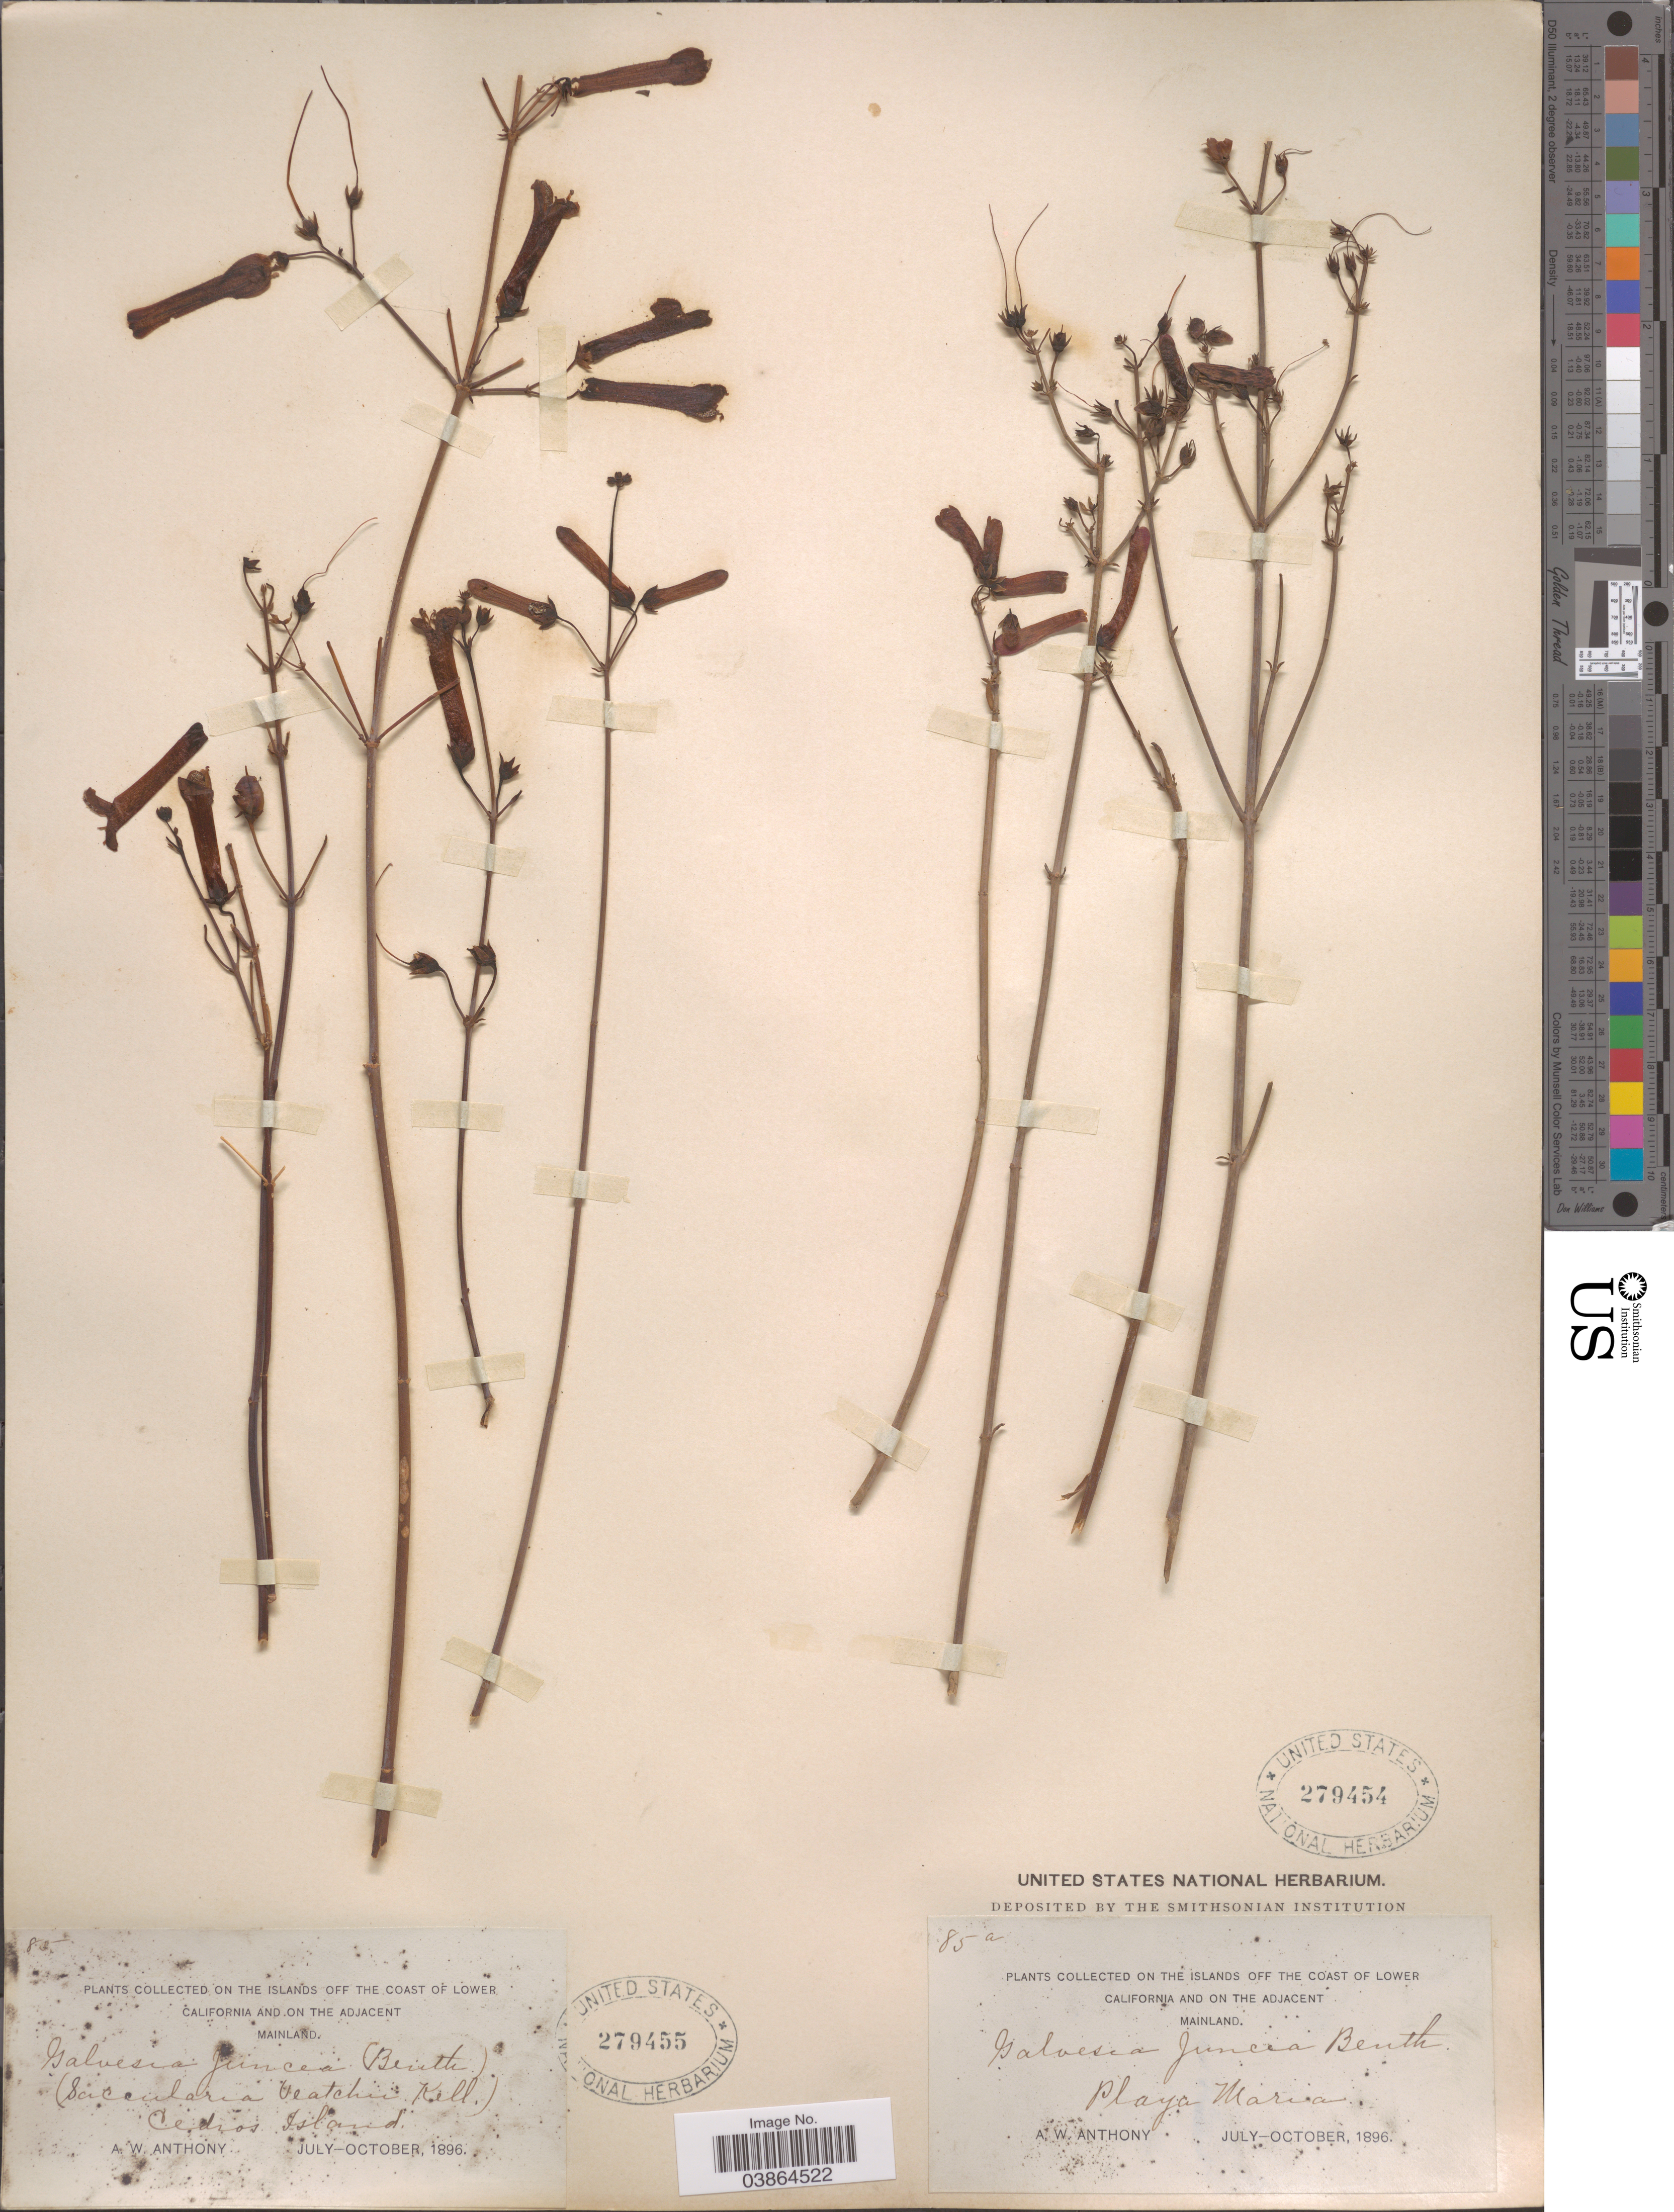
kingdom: Plantae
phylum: Tracheophyta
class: Magnoliopsida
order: Lamiales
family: Plantaginaceae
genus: Gambelia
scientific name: Gambelia juncea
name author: (Benth.) D.A. Sutton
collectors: A. W. Anthony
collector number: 85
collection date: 1896-07/1896-10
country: Mexico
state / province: Baja California Norte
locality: The islands off the coast of Lower California and on the adjacent mainland. Cedros Island.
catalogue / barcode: US 279455-2